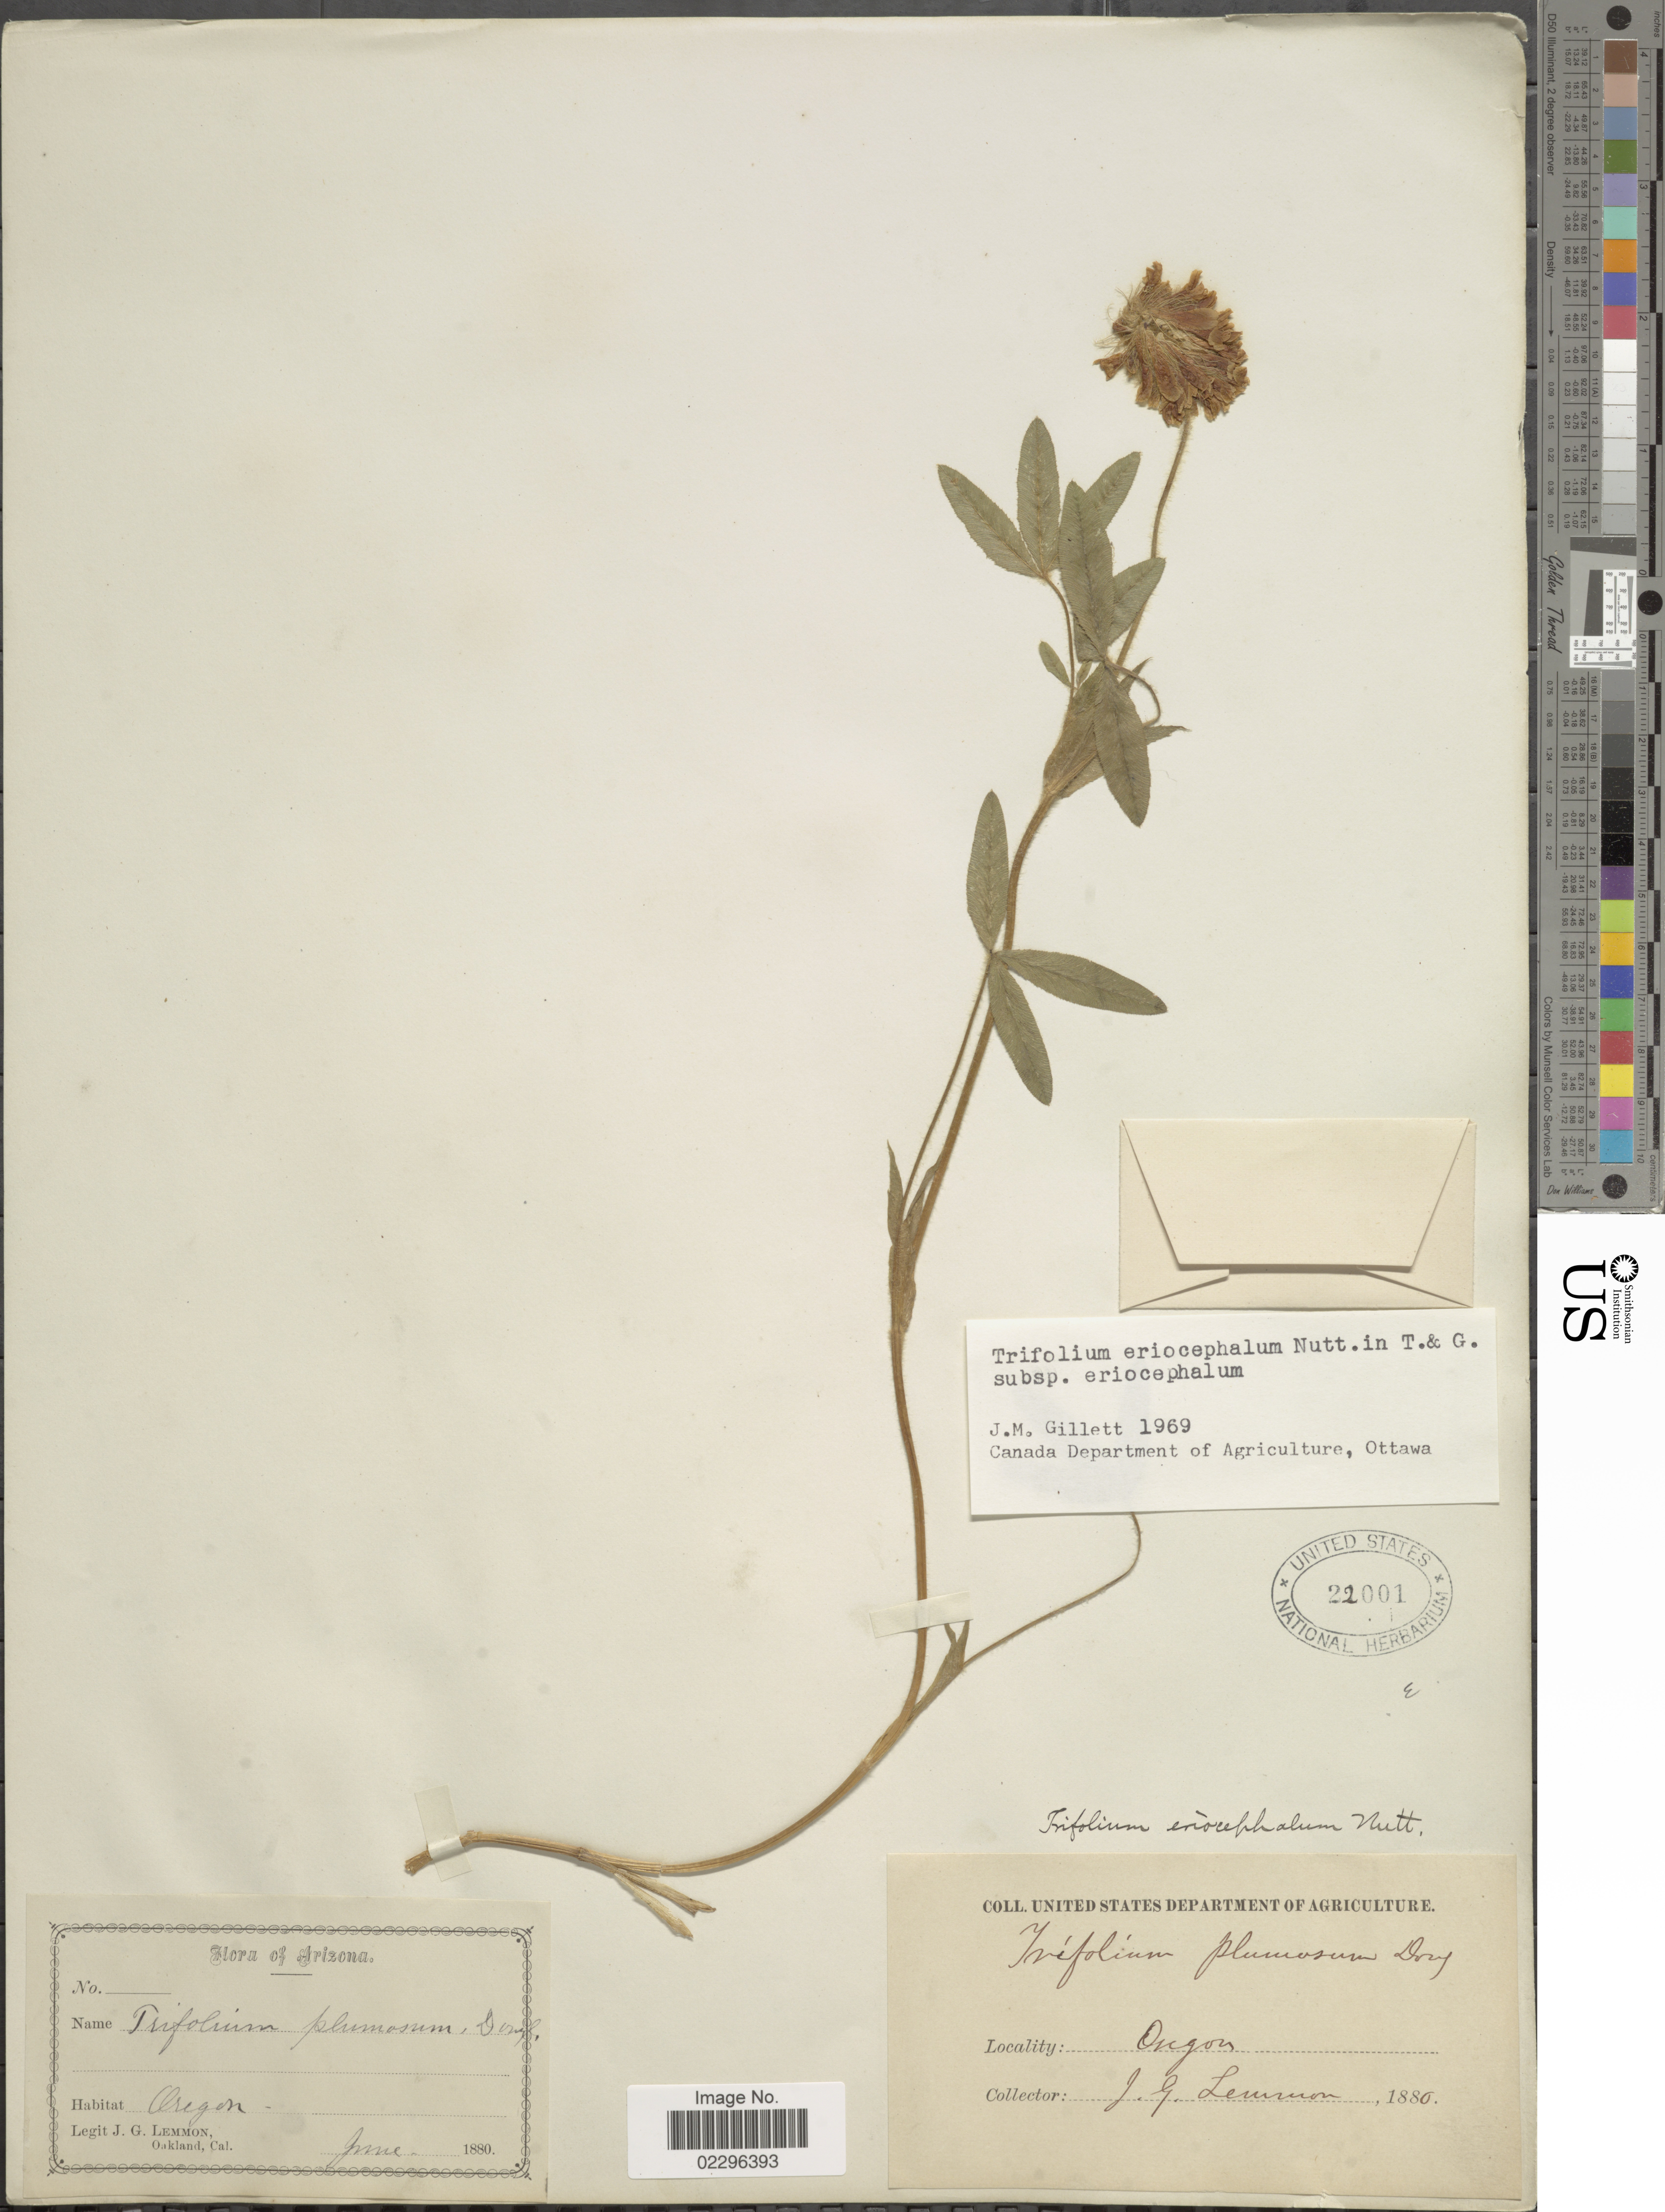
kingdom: Plantae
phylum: Tracheophyta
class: Magnoliopsida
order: Fabales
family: Fabaceae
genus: Trifolium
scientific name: Trifolium eriocephalum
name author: Nutt.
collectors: J. Lemmon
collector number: s.n,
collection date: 1880-06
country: United States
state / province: Arizona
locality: Oregon.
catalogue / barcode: US 22001